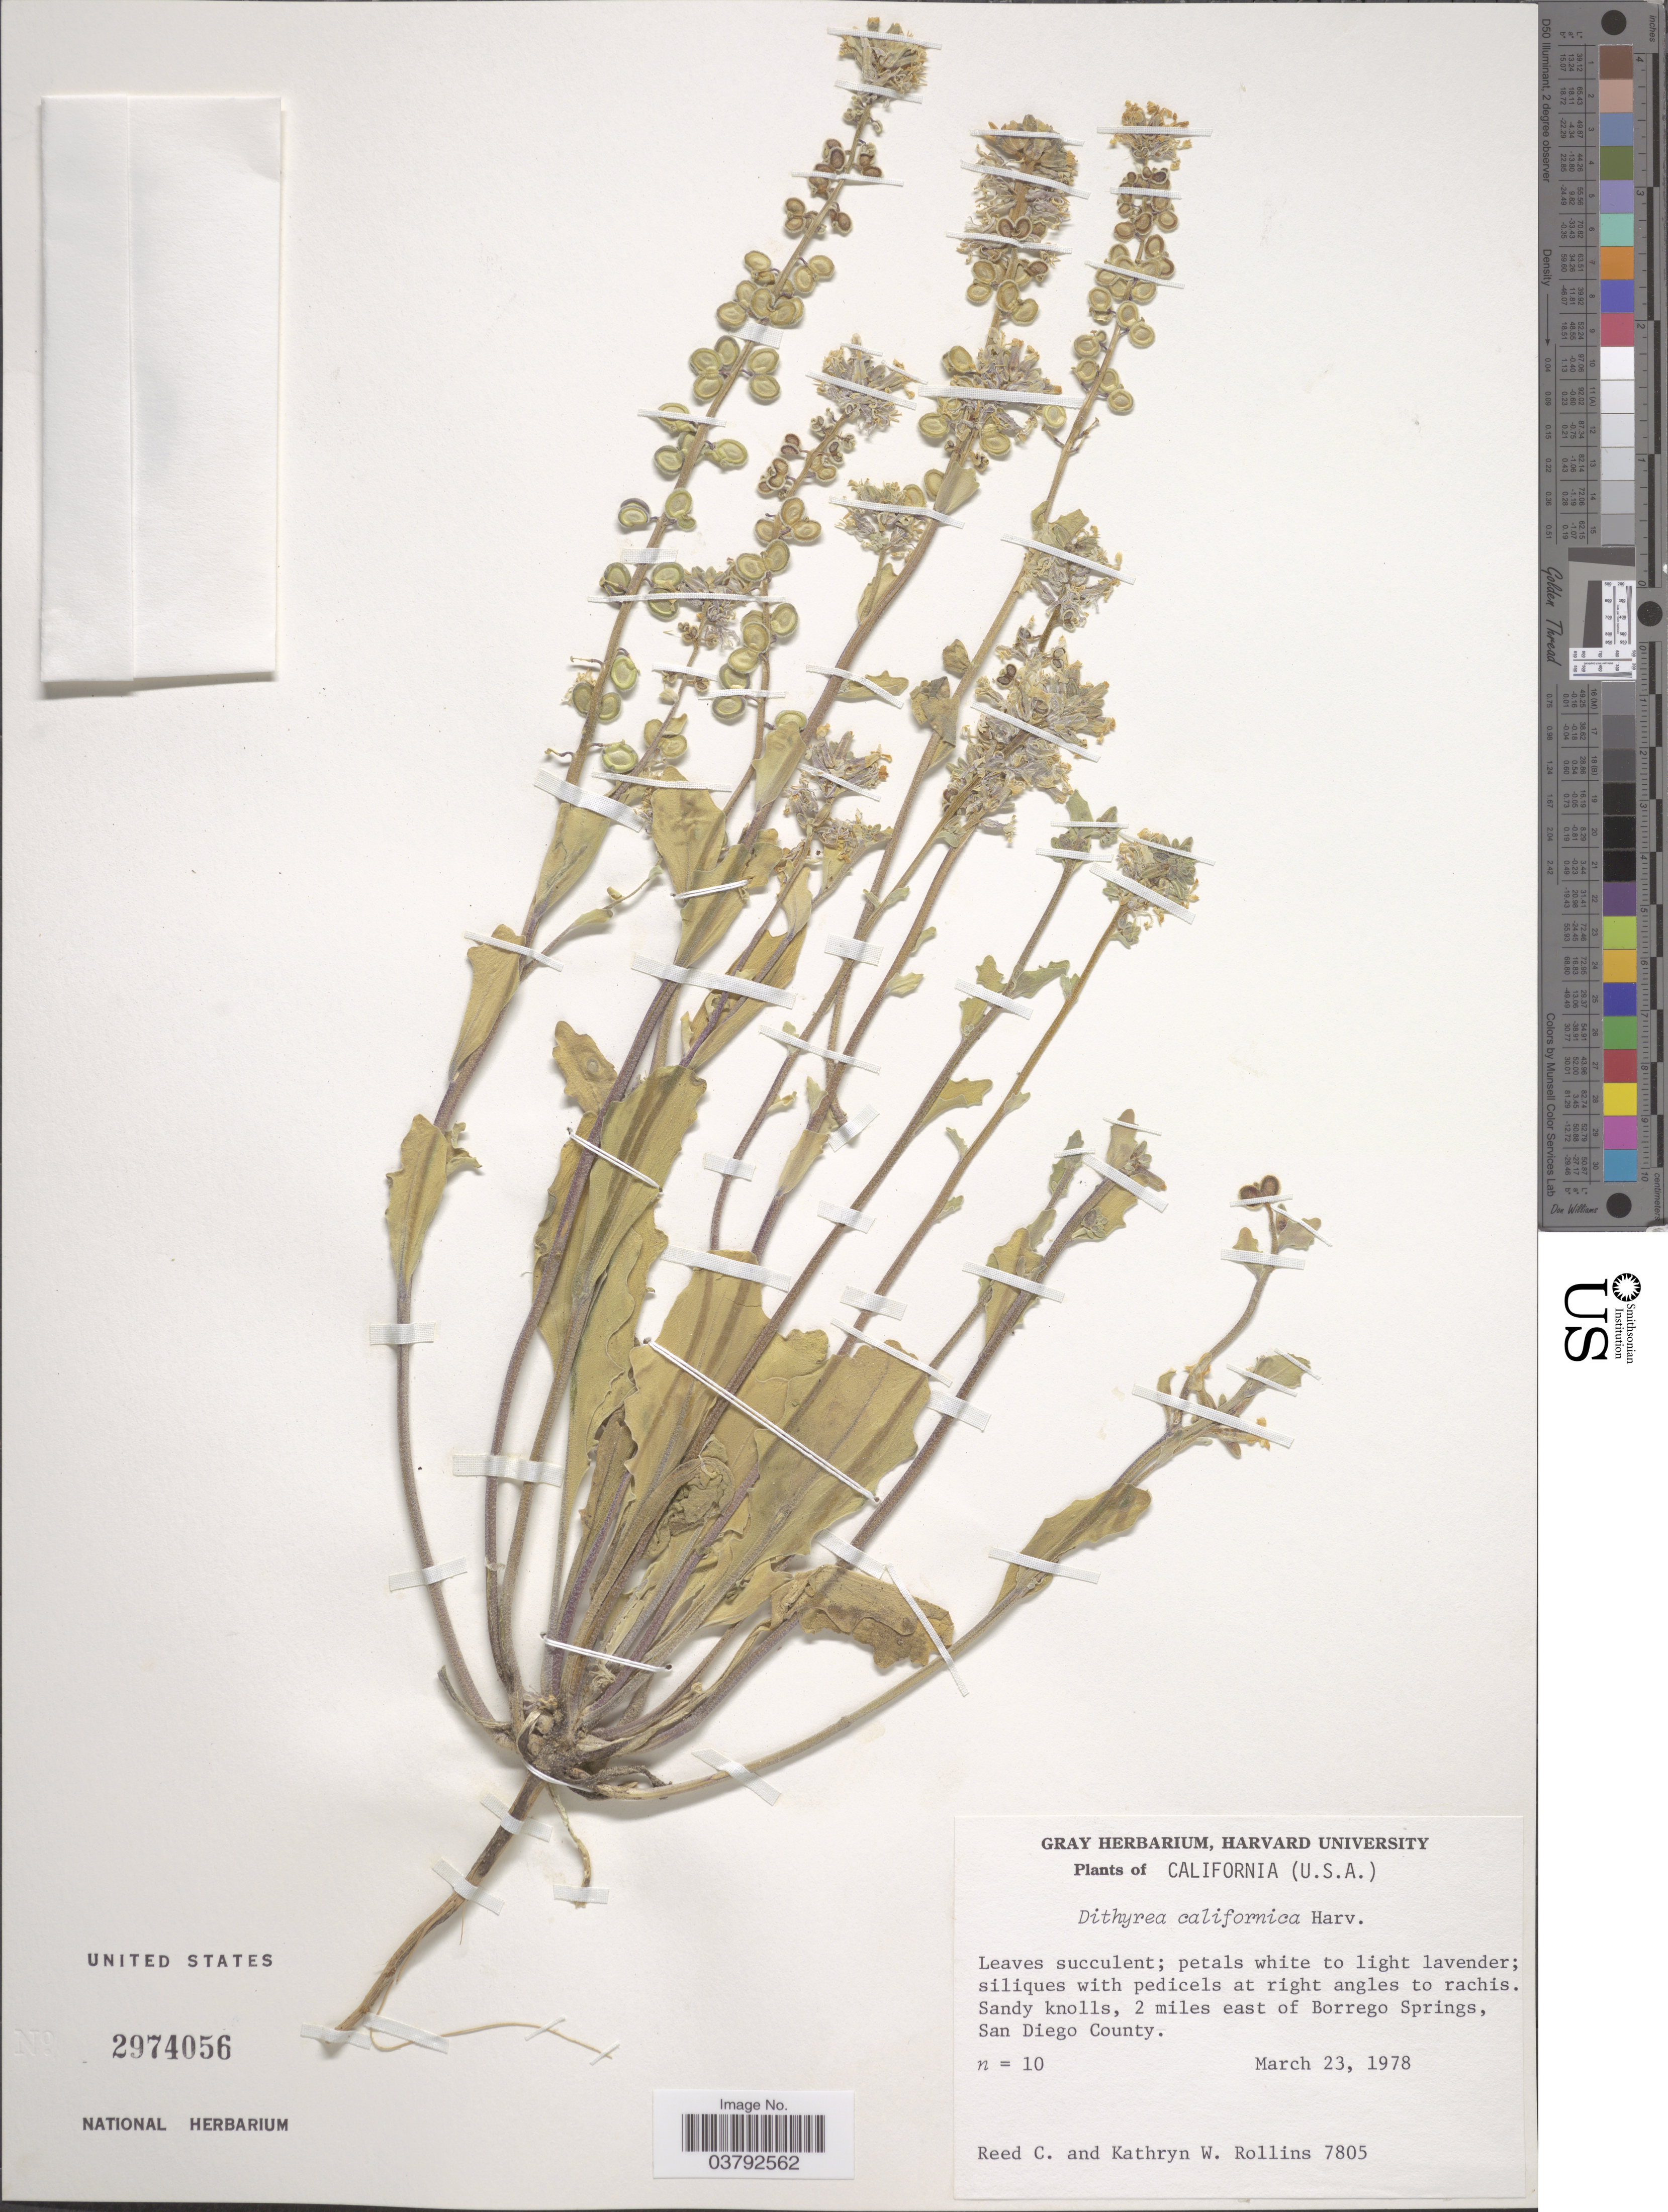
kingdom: Plantae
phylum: Tracheophyta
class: Magnoliopsida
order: Brassicales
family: Brassicaceae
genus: Dithyrea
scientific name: Dithyrea californica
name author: Harv.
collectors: R. C. Rollins & K. W. Rollins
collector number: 7805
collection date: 1978-03-23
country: United States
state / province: California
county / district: San Diego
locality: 2 miles east of Borrego Springs, San Diego County.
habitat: sandy knolls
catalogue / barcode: US 2974056